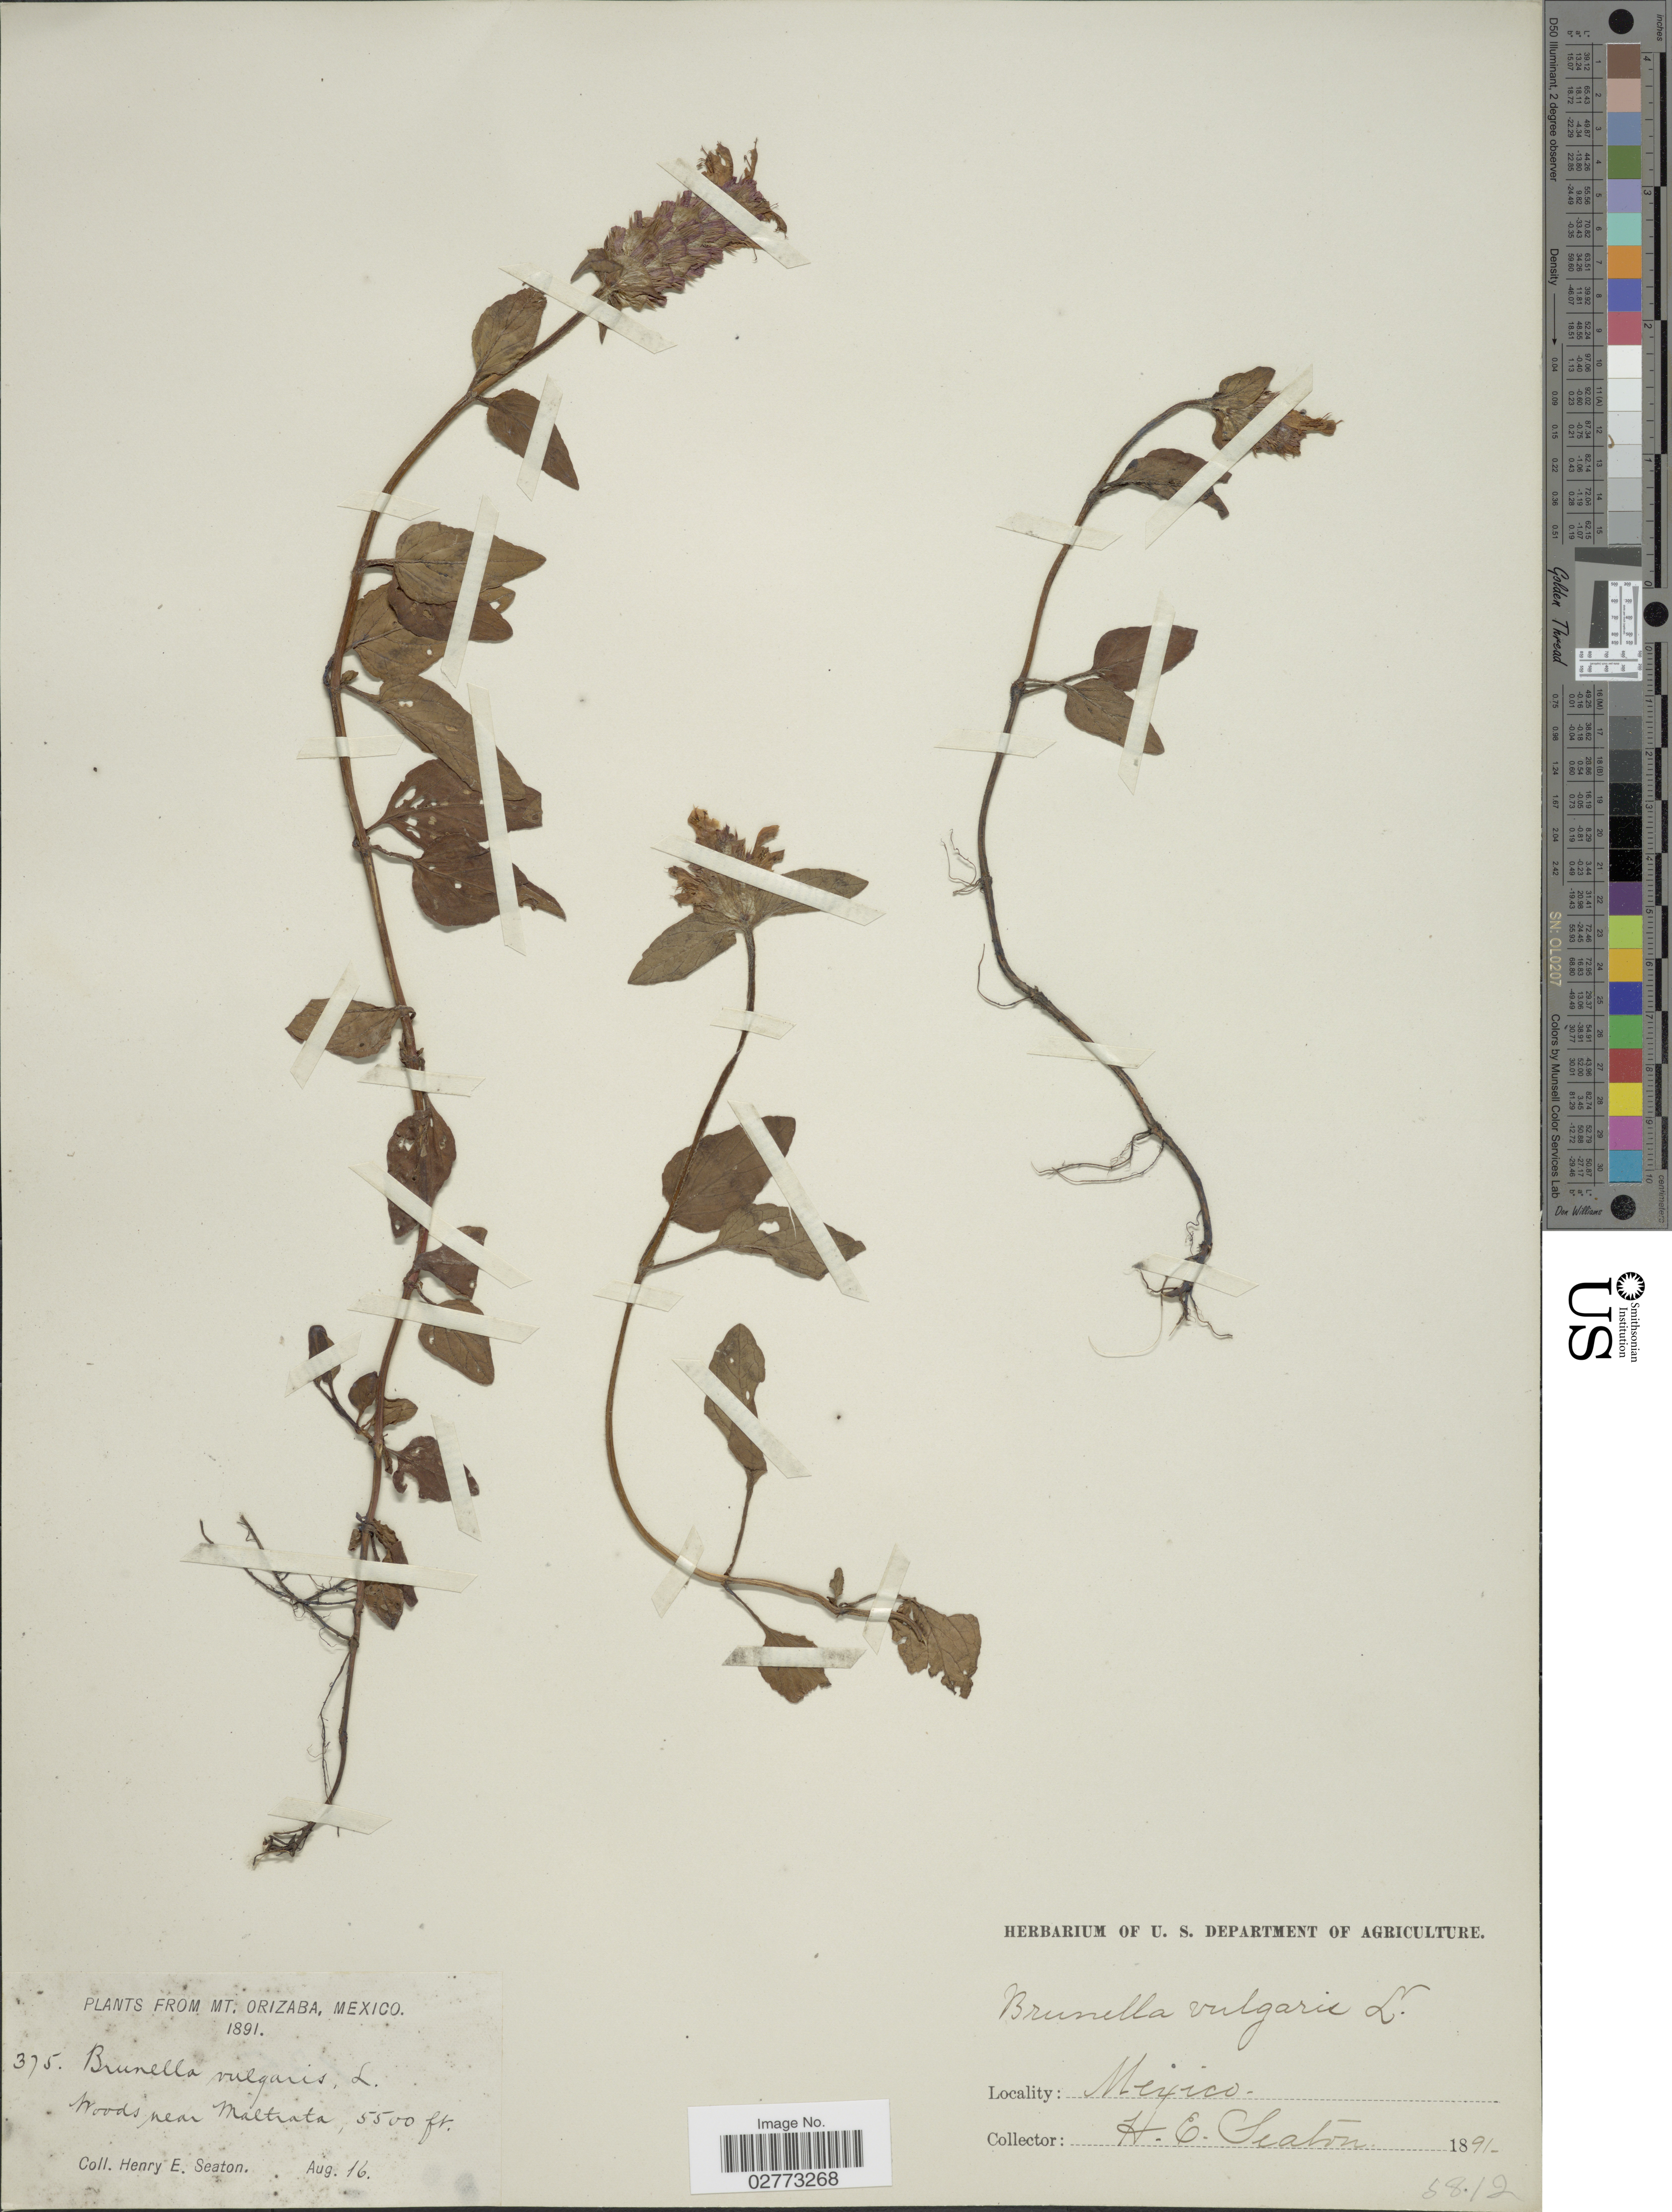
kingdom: Plantae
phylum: Tracheophyta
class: Magnoliopsida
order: Lamiales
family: Lamiaceae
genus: Prunella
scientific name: Prunella vulgaris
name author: L.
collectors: H. E. Seaton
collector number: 375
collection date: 1891-08-16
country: Mexico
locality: Mt. Orizaba, Woods near Maltrata.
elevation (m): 1676